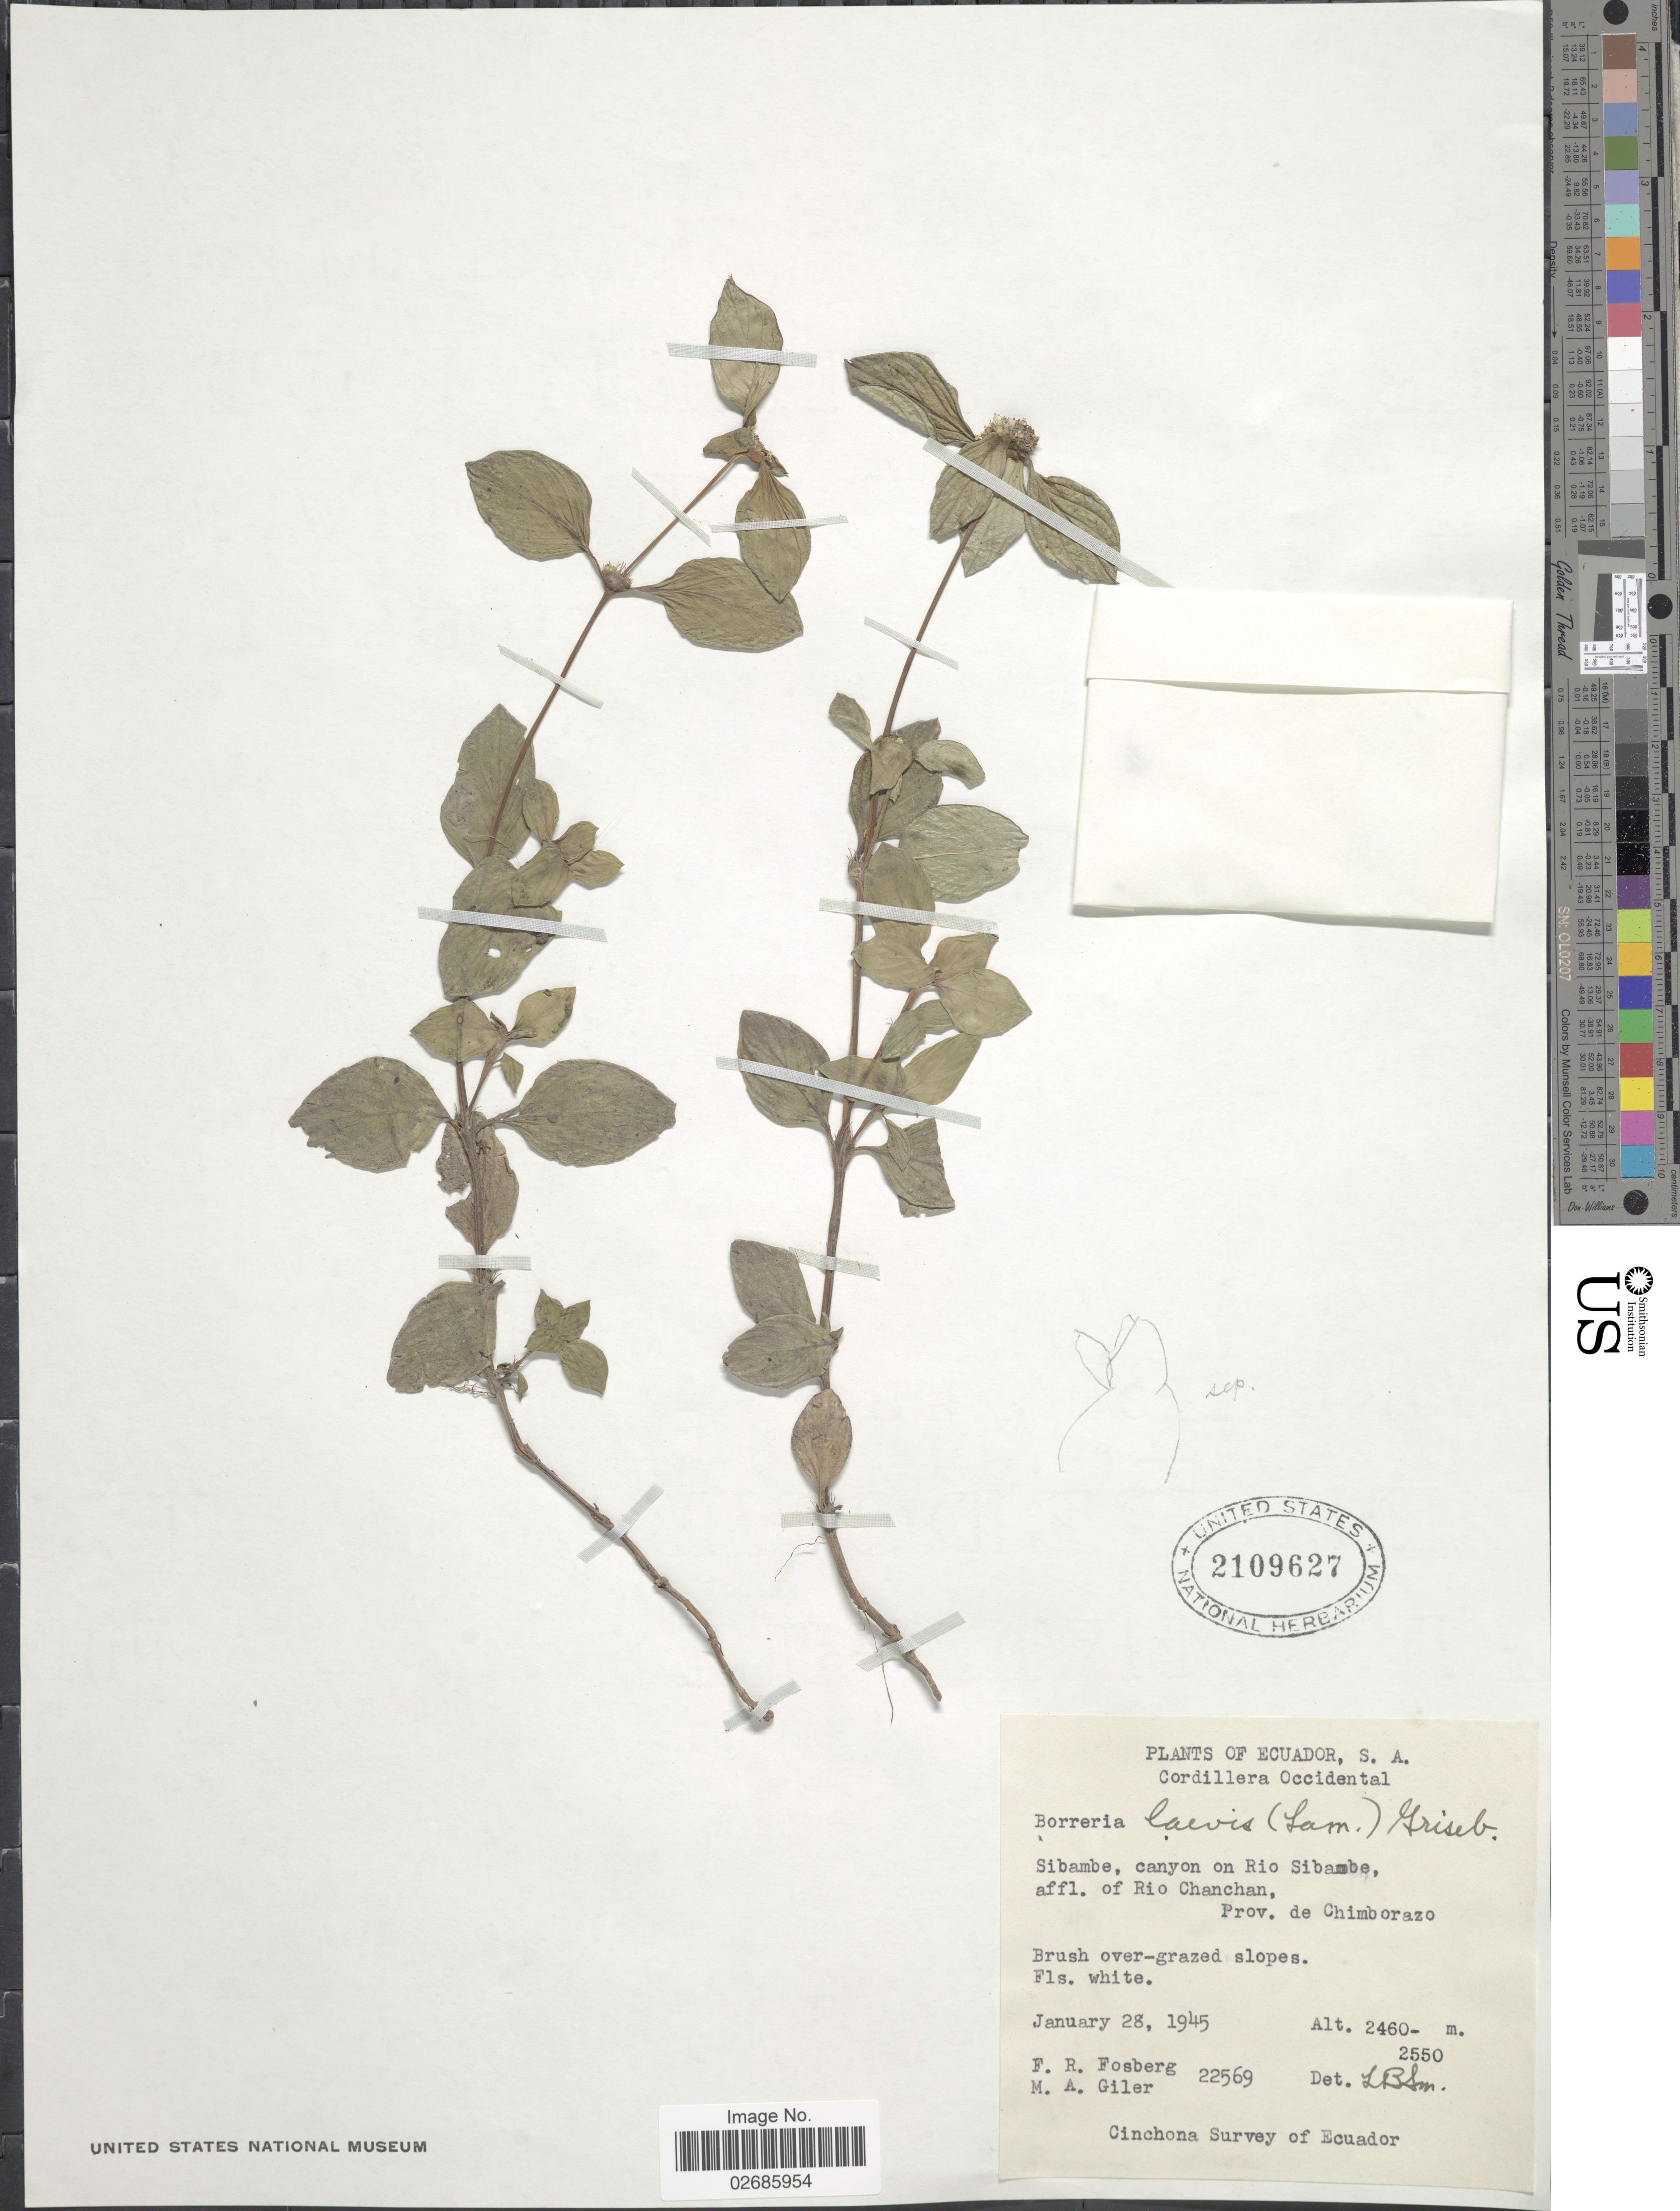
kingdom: Plantae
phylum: Tracheophyta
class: Magnoliopsida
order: Gentianales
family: Rubiaceae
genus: Borreria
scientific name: Borreria remota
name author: (Lam.) Bacigalupo & E.L. Cabral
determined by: Kirkbride, J. H., Jr.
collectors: F. R. Fosberg & M. Giler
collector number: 22569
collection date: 1945-01-28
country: Ecuador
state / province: Chimborazo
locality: Cordillera Occidental. Sibambe, canyon on Rio Sibambe, affl. of Rio Chanchan.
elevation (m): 2460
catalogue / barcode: US 2109627